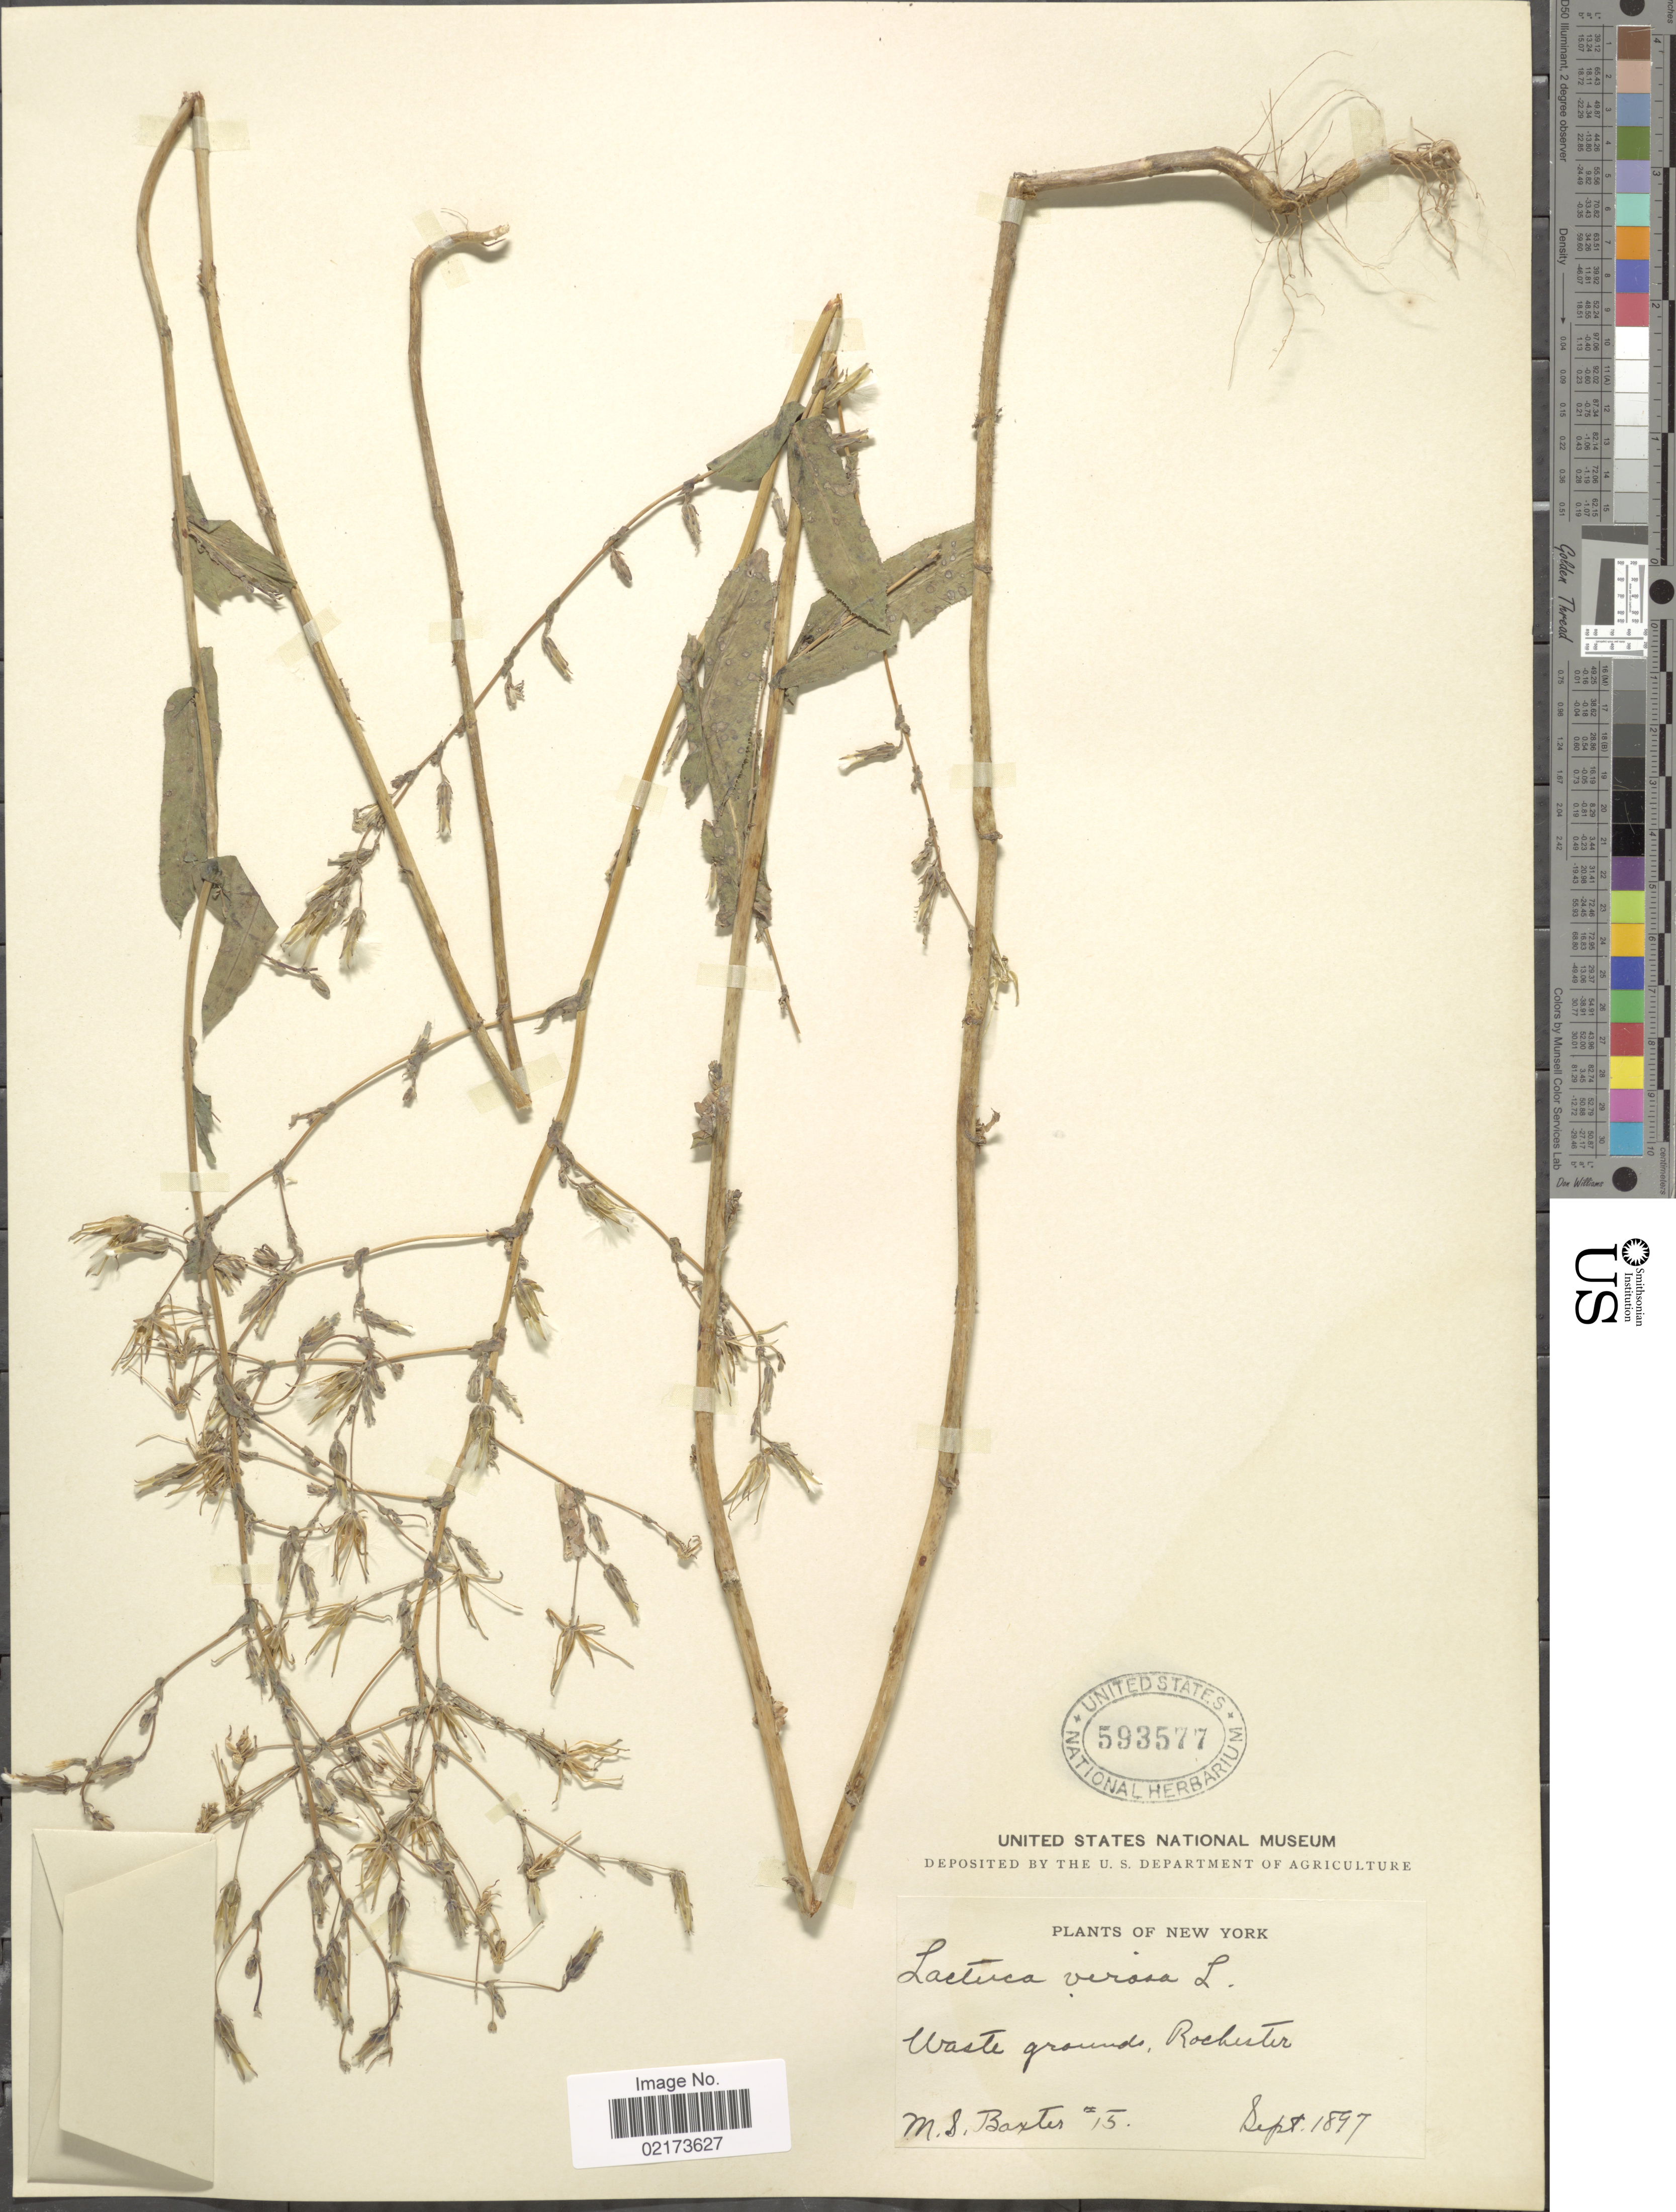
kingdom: Plantae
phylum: Tracheophyta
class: Magnoliopsida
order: Asterales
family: Asteraceae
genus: Lactuca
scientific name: Lactuca serriola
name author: L.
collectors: M. Baxter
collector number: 15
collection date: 1897-09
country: United States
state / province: New York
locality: Rochester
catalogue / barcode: US 593577